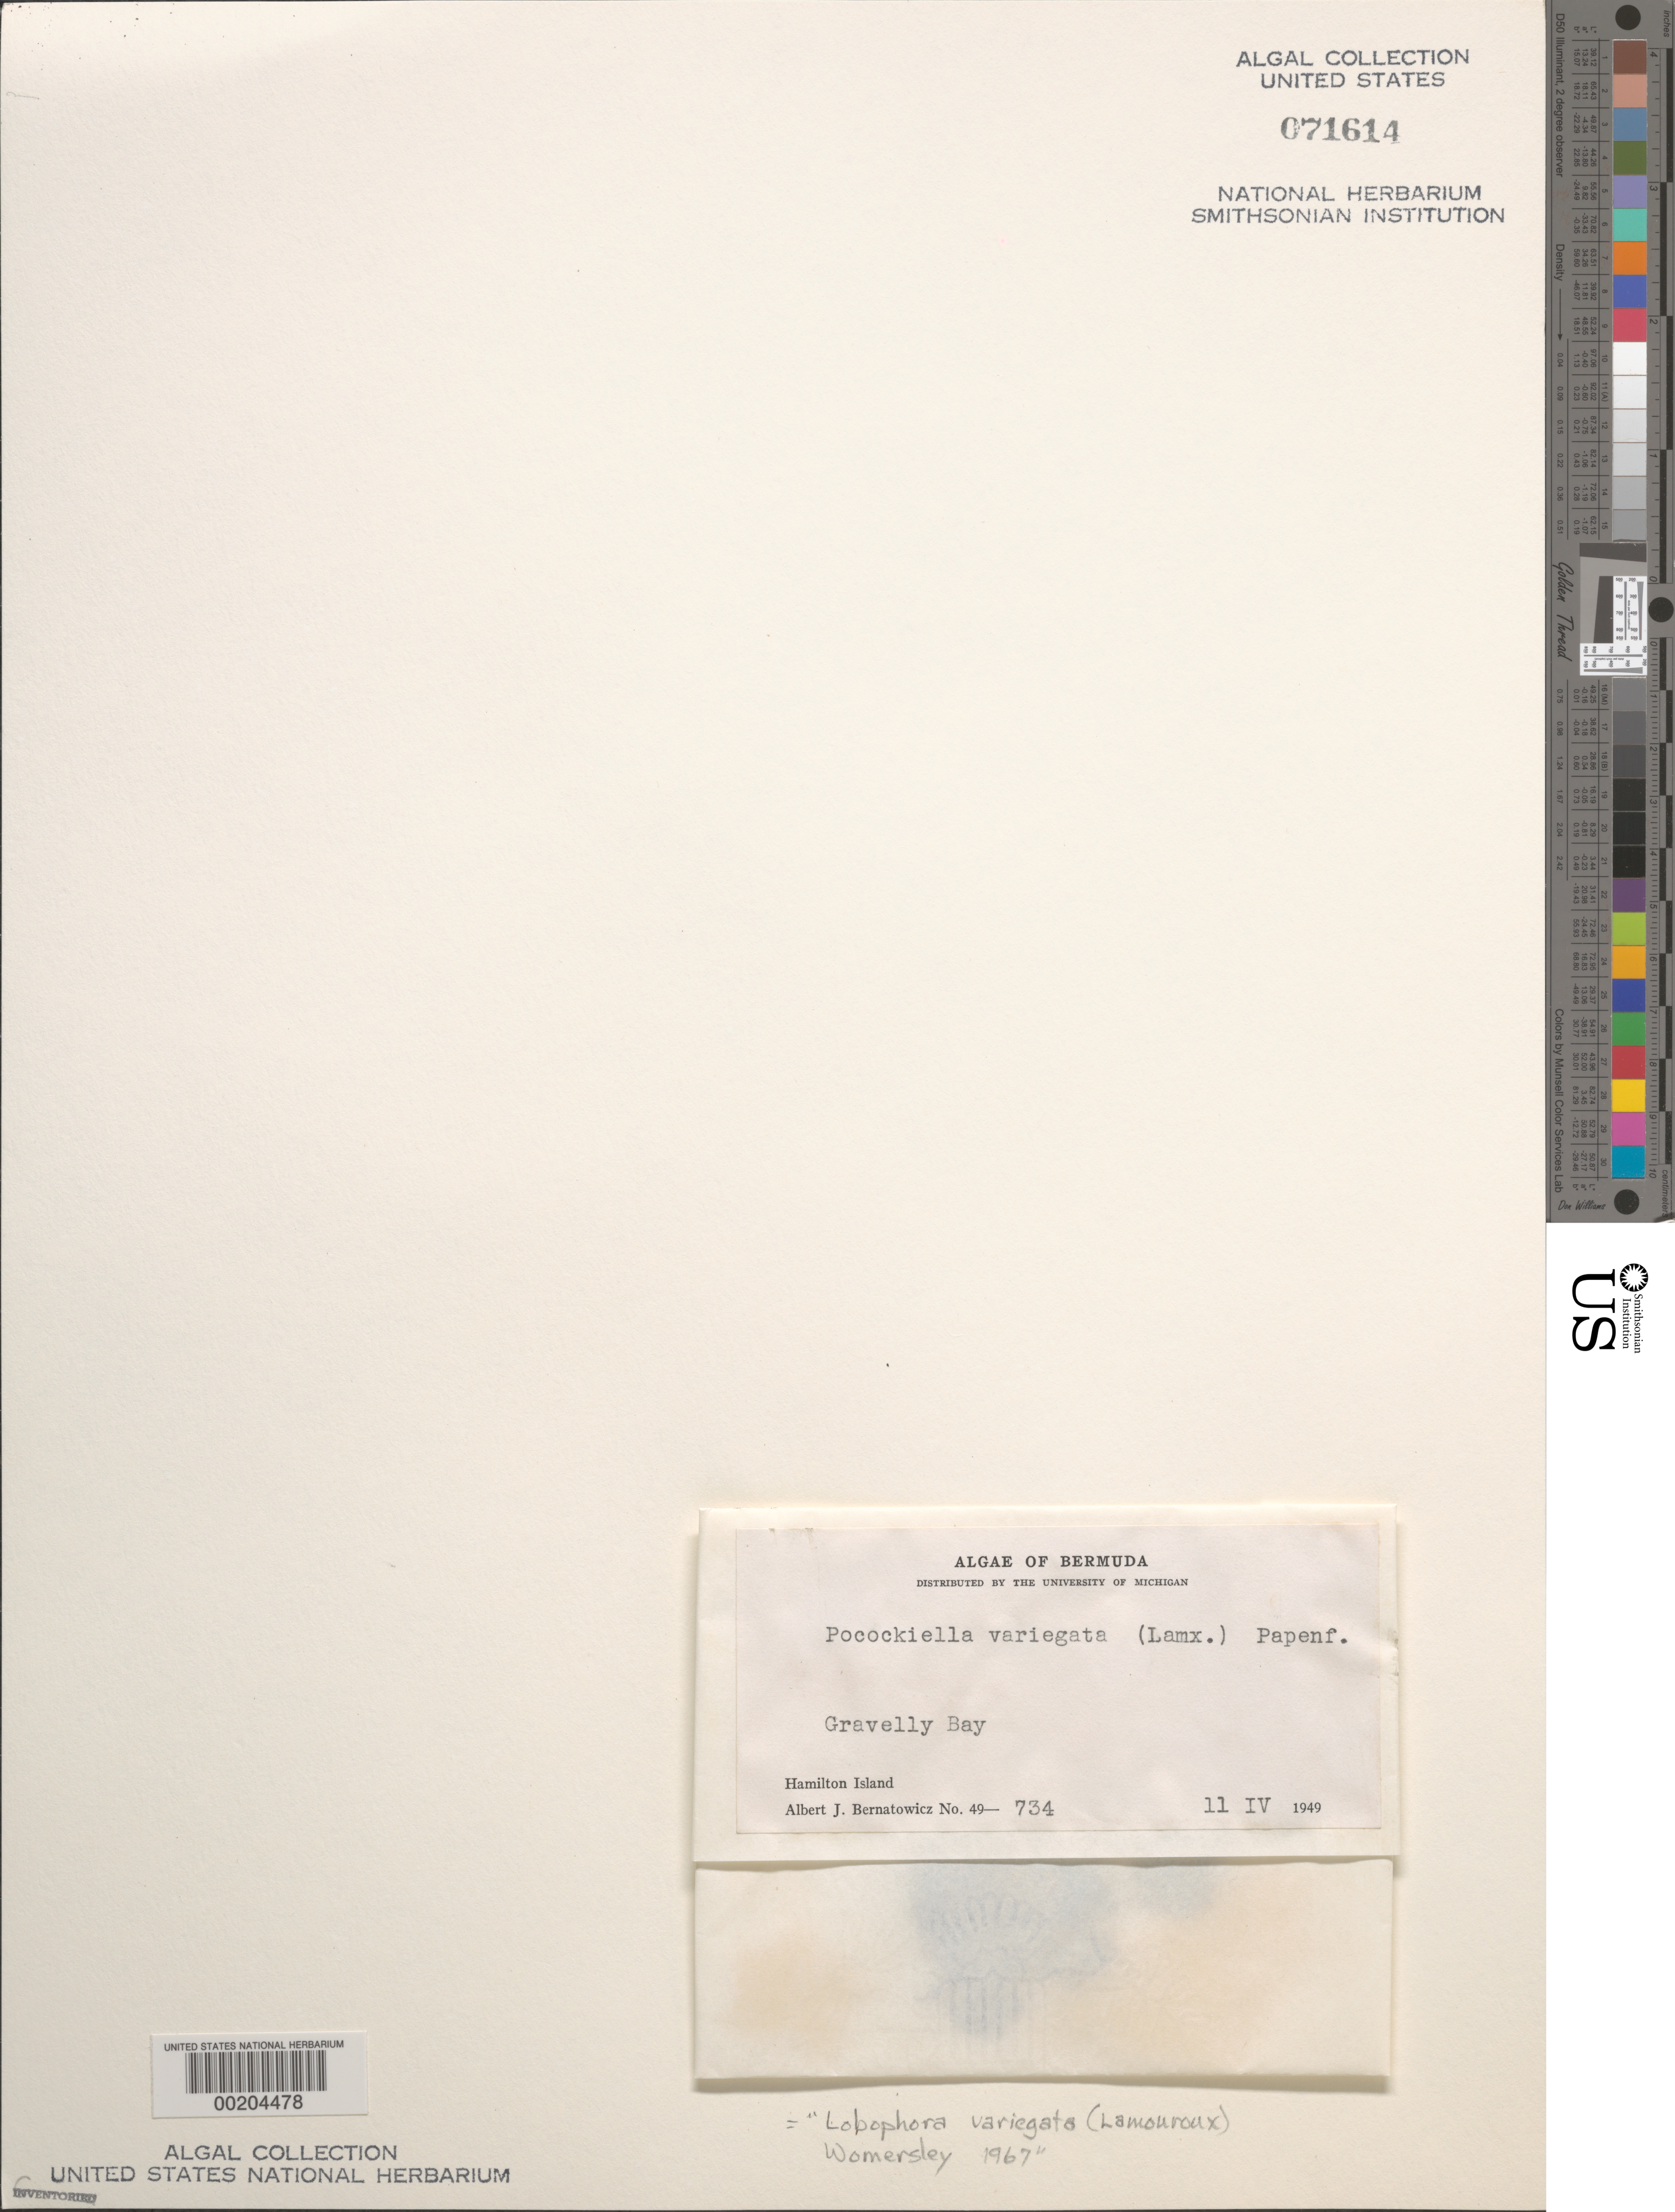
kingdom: Chromista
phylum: Ochrophyta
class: Phaeophyceae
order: Dictyotales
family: Dictyotaceae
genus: Lobophora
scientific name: Lobophora variegata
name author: (J.V.Lamouroux) Womersley & E.C. Oliveira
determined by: Womersley, H. B. S.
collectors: A. Bernatowicz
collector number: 49-734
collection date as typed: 11 Apr 1949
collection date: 1949-04-11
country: Bermuda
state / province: Smithʼs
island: Bermuda Island (Hamilton Island)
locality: Gravelly Bay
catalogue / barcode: US 71614